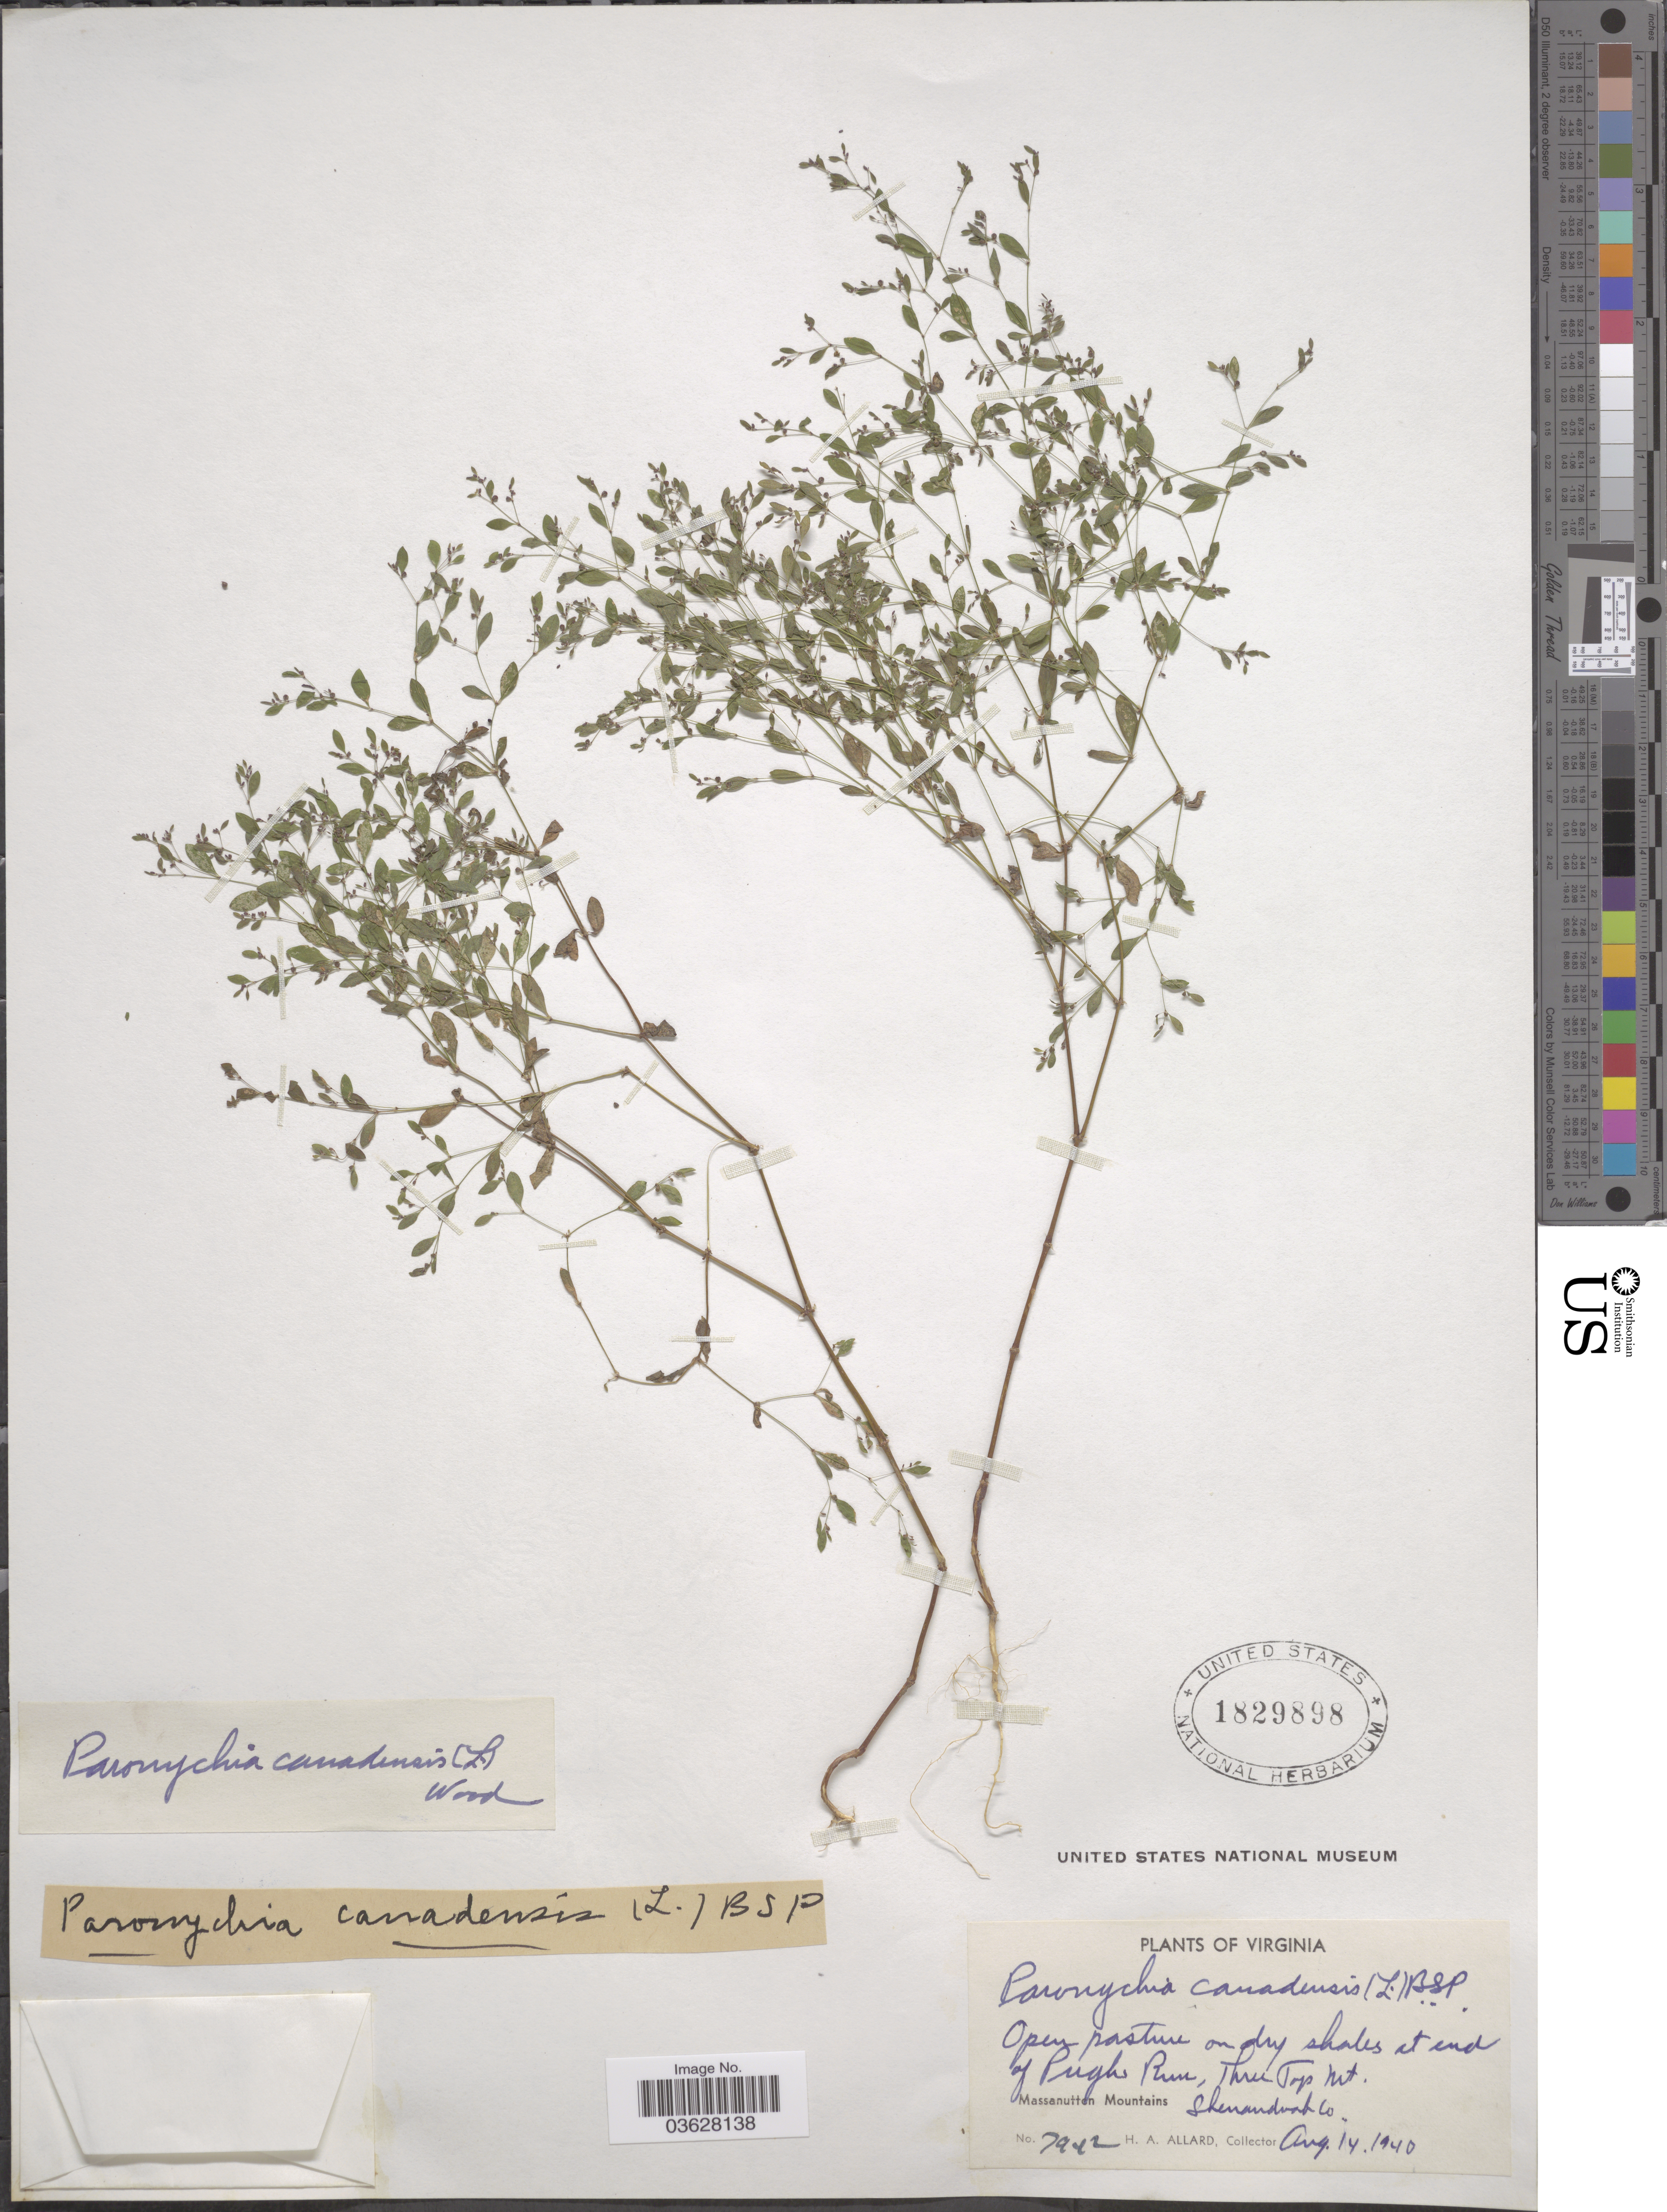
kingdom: Plantae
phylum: Tracheophyta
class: Magnoliopsida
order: Caryophyllales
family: Caryophyllaceae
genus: Paronychia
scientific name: Paronychia sp.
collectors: H. A. Allard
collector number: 7942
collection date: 1940-08-14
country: United States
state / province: Virginia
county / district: Shenandoah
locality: Open pasture on dry shales at end of Pughs Run, Three Top Mt. Massanutten Mountains Shenandoah Co.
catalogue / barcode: US 1829898